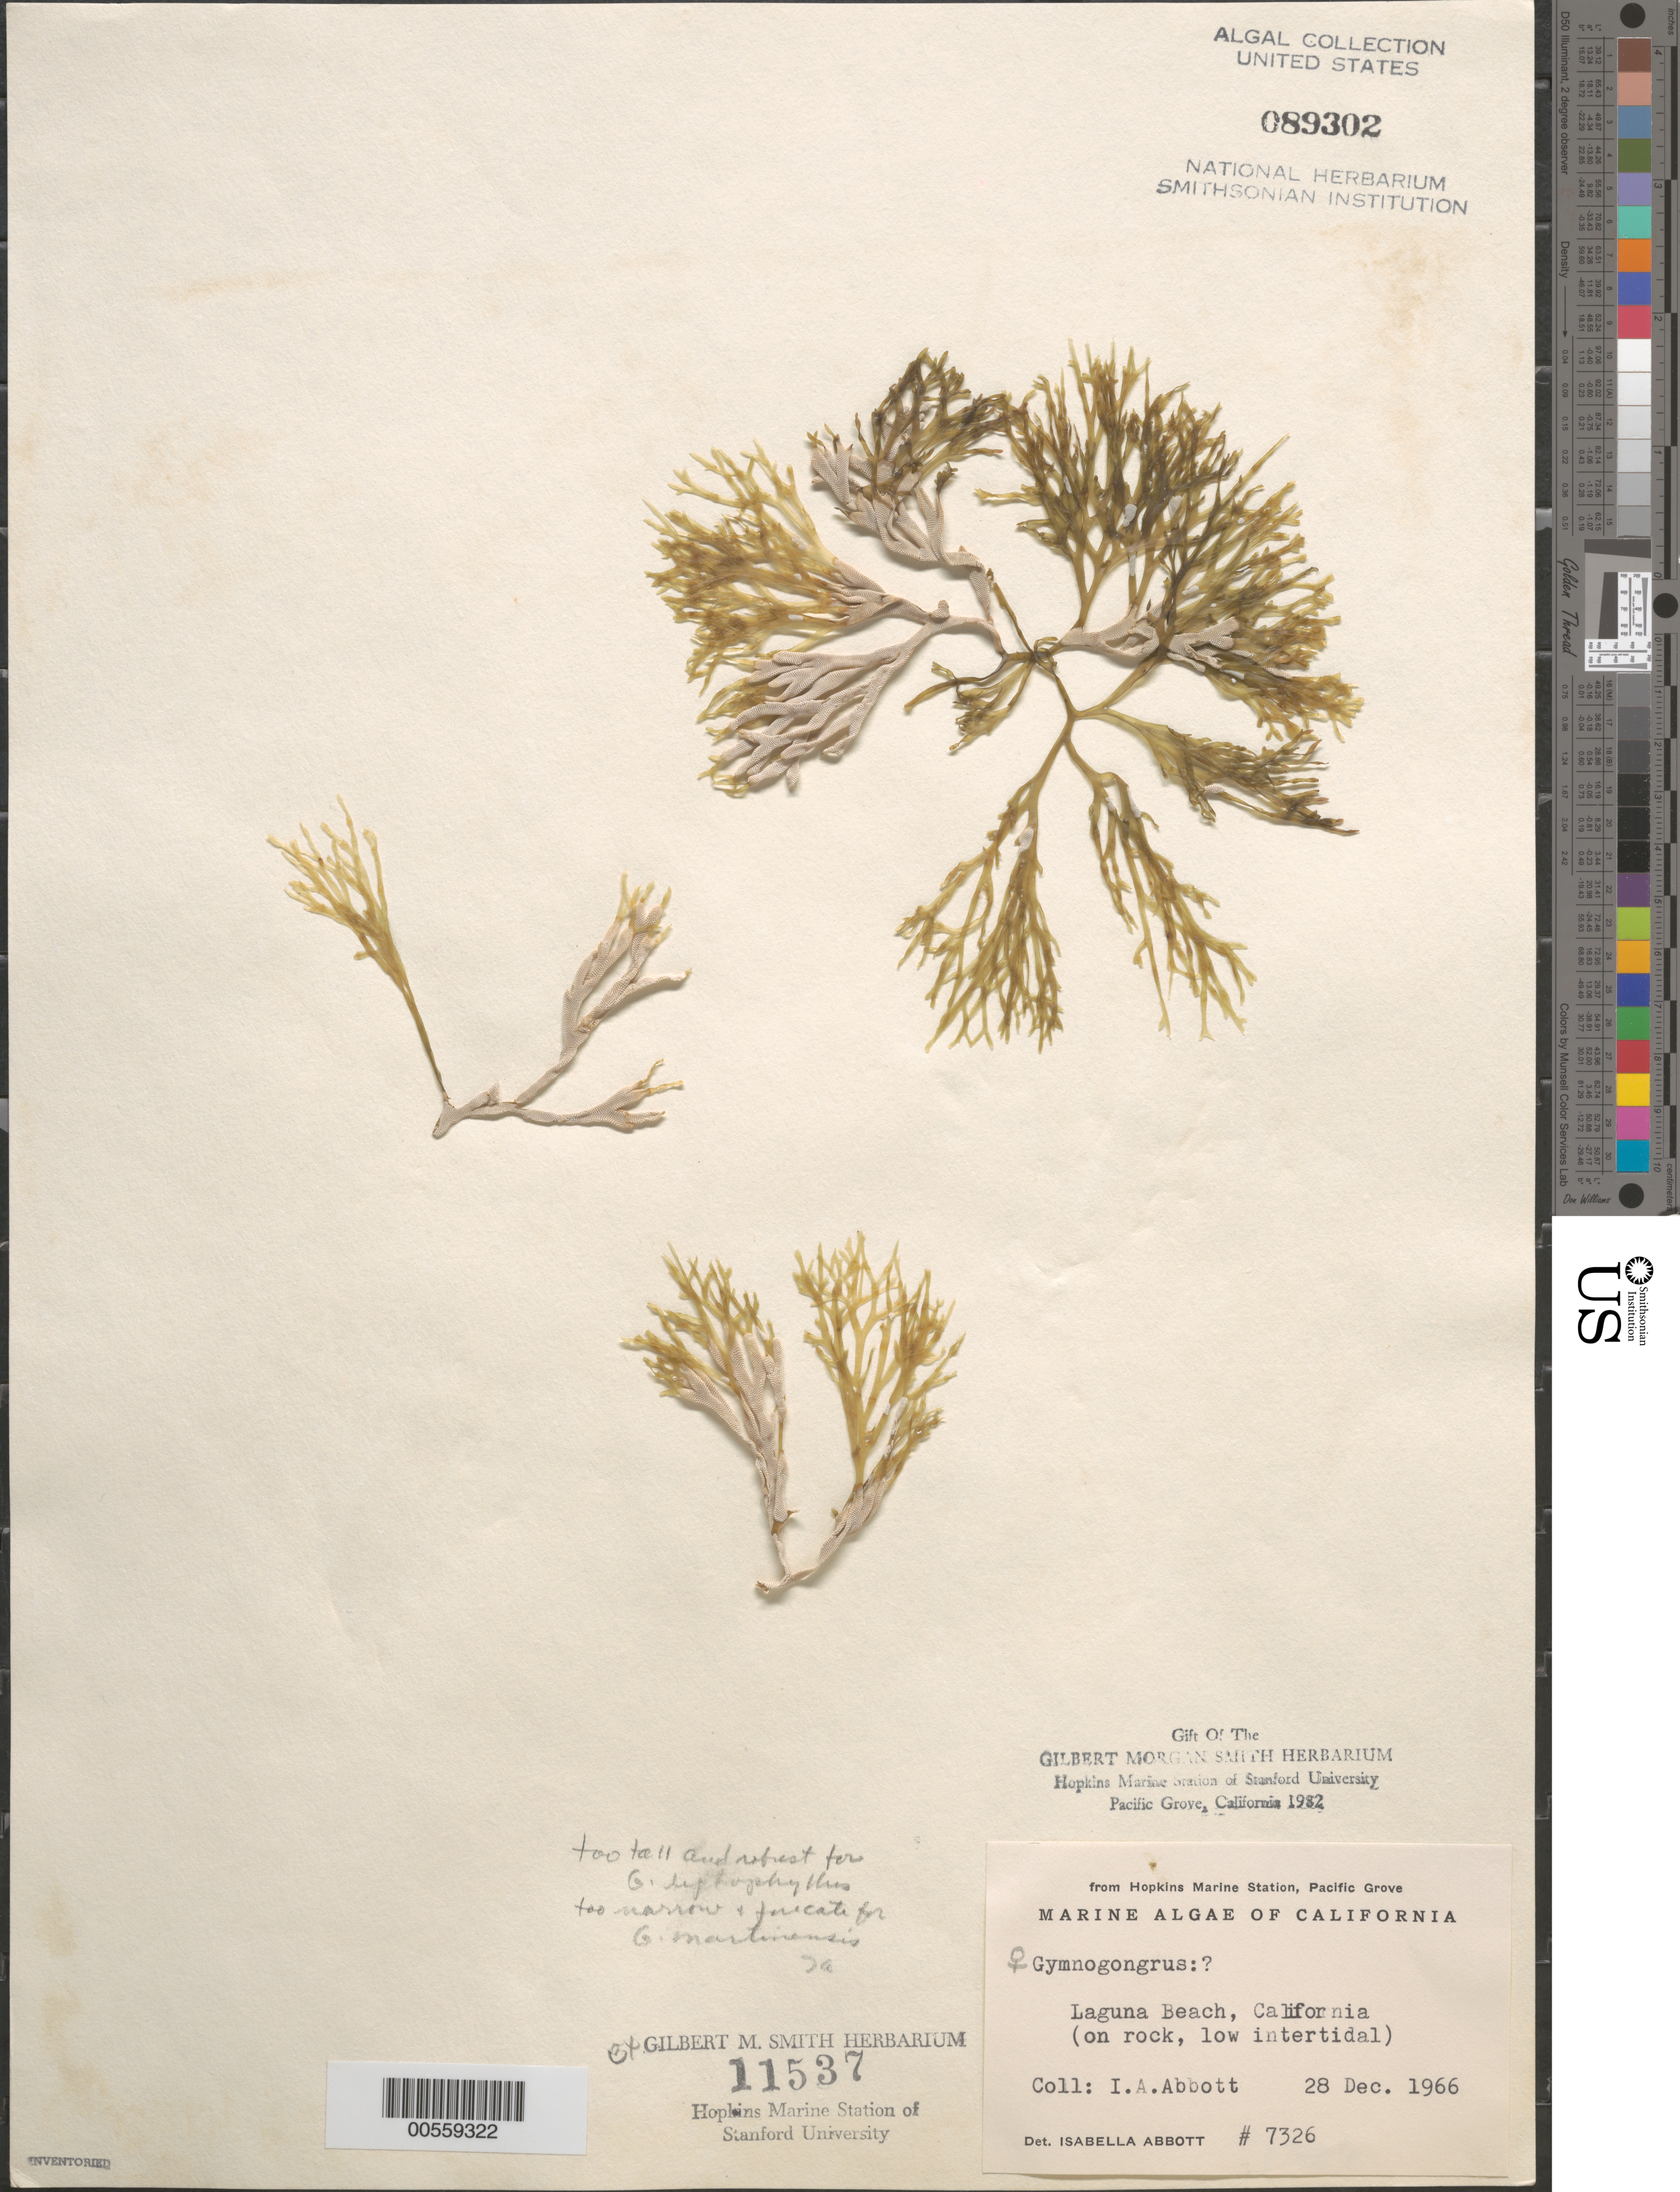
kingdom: Plantae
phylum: Rhodophyta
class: Florideophyceae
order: Gigartinales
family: Phyllophoraceae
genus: Gymnogongrus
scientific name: Gymnogongrus sp.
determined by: Abbott, Isabella A.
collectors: I. A. Abbott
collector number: IAA 7326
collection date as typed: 28 Dec 1966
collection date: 1966-12-28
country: United States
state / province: California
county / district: Orange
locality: Laguna Beach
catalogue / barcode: US 89302